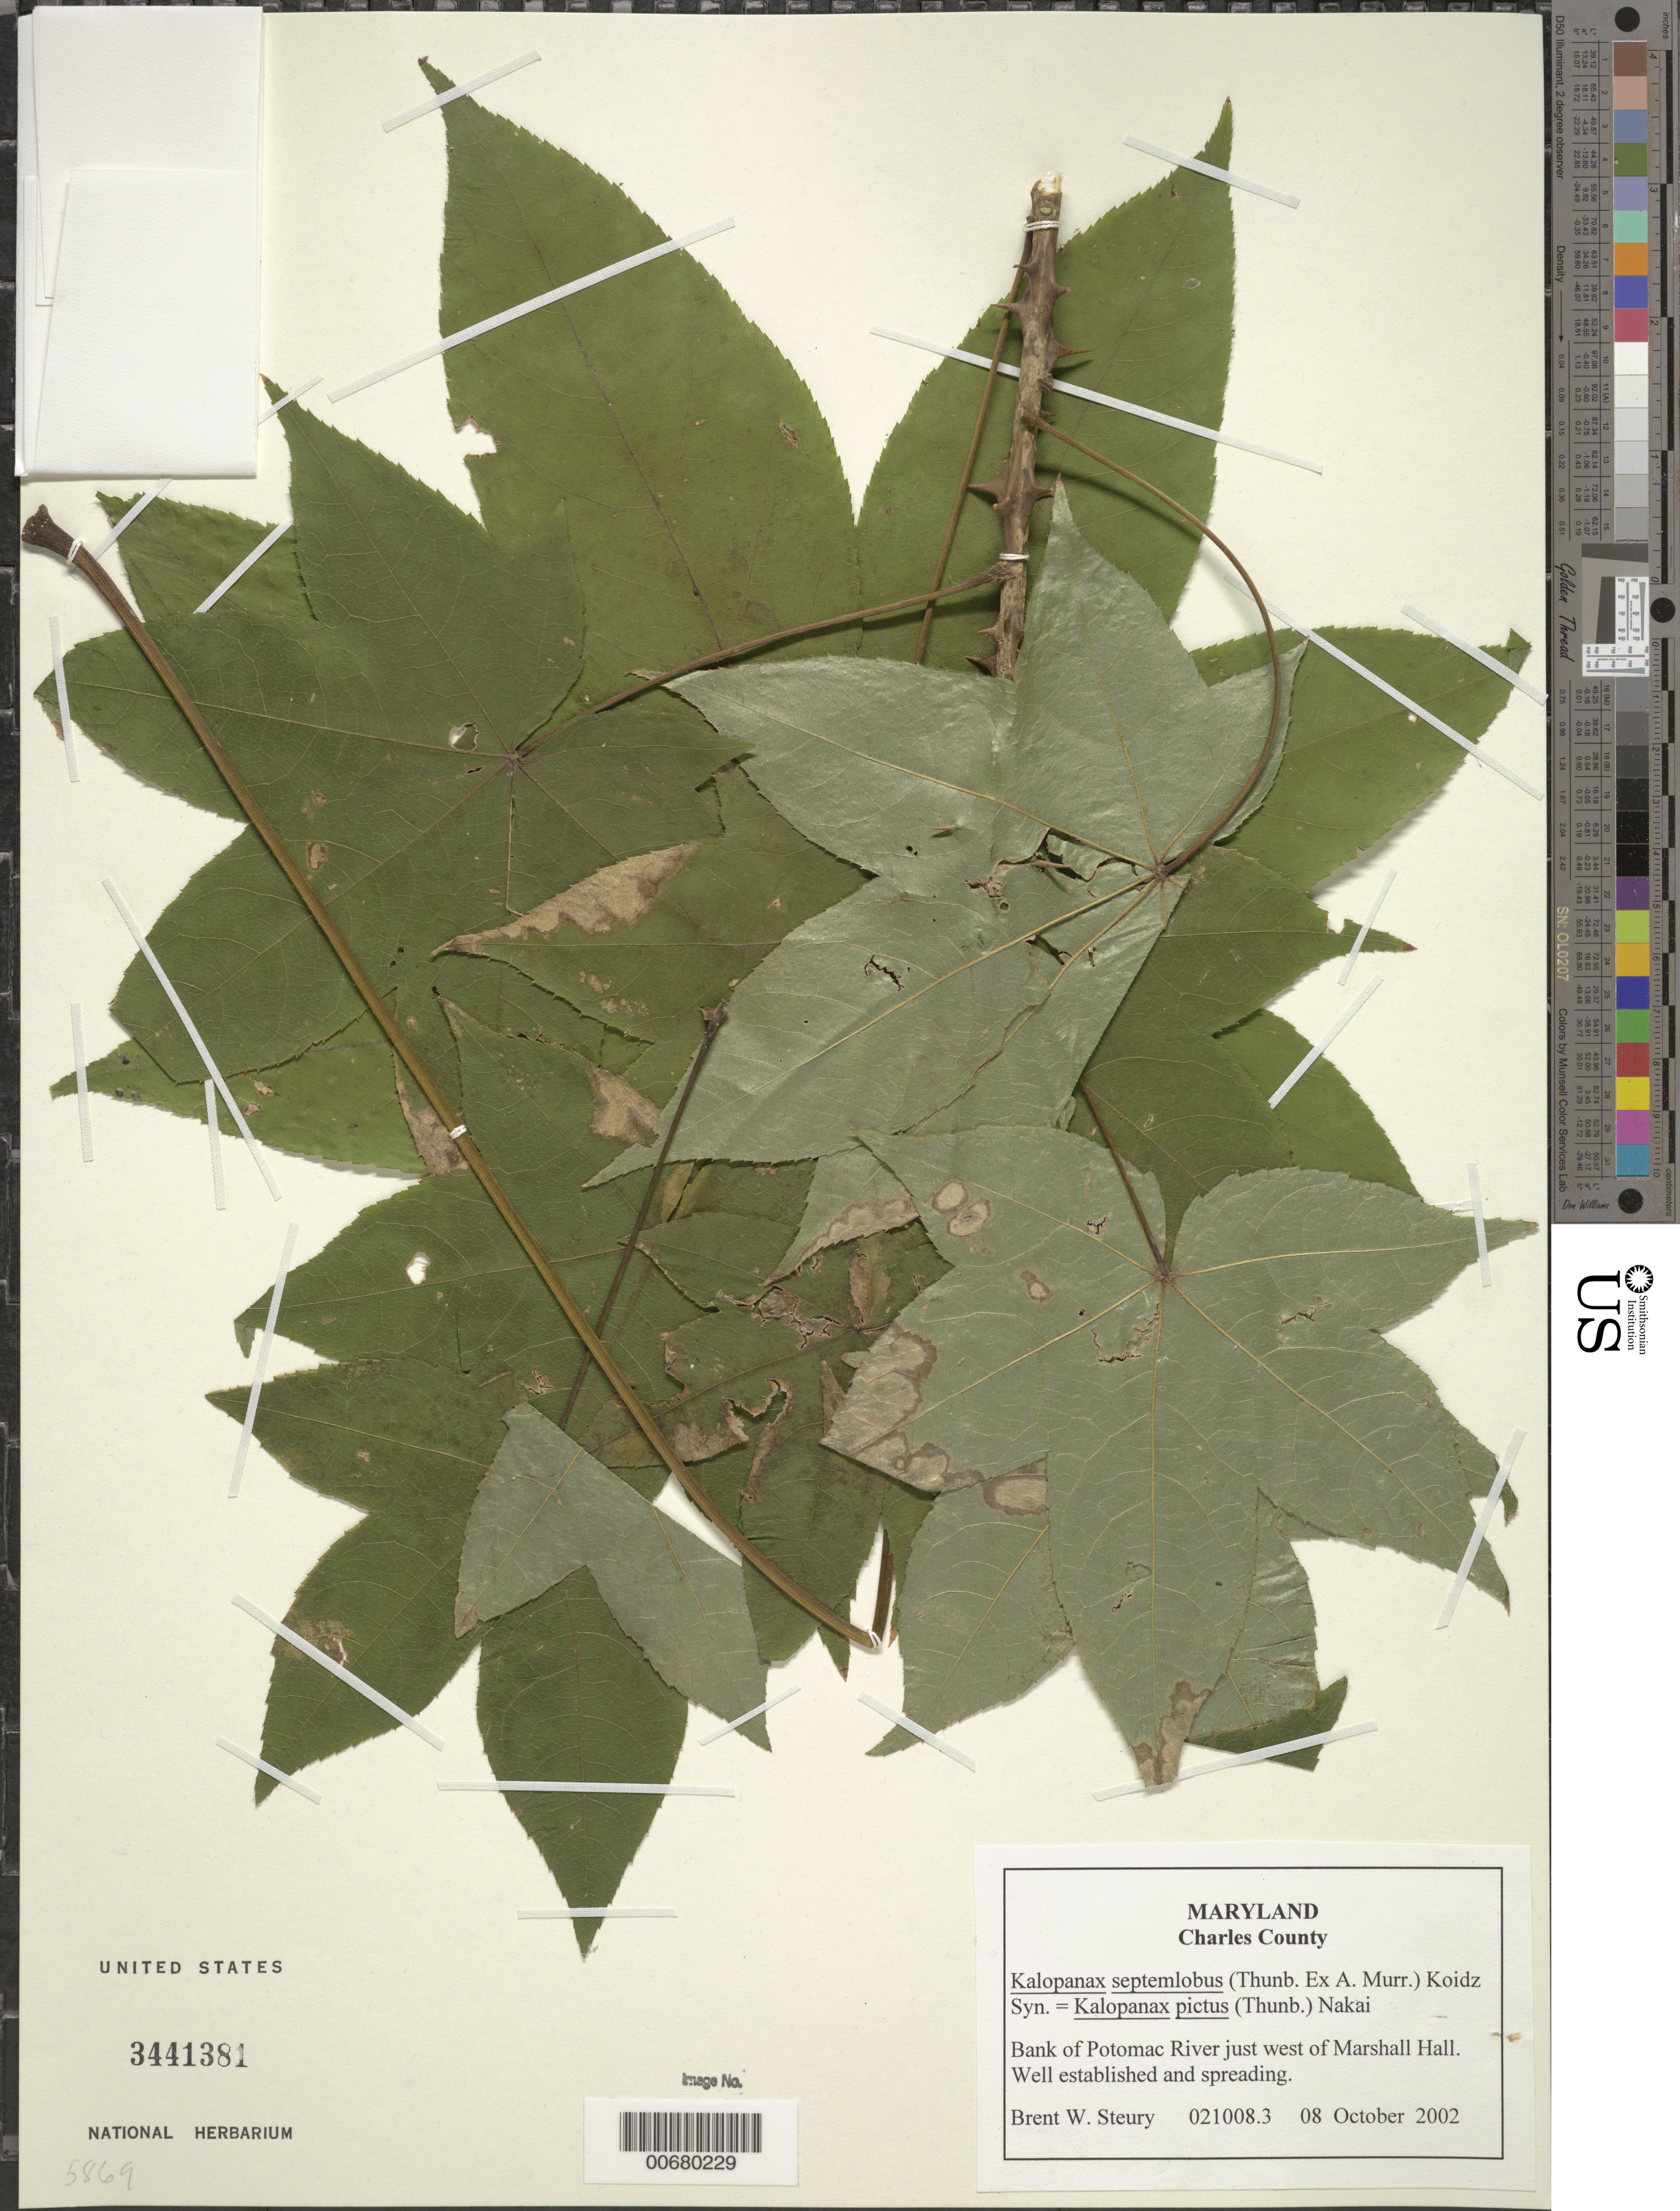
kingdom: Plantae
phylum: Tracheophyta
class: Magnoliopsida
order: Apiales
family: Araliaceae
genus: Kalopanax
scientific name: Kalopanax septemlobus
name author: (Thunb.) Koidz.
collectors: B. Steury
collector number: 021008.3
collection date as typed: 08 October 2002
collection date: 2002-10-08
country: United States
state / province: Maryland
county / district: Charles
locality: Potomac River just west of Marshall Hall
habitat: Well established and spreading.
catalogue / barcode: US 3441381